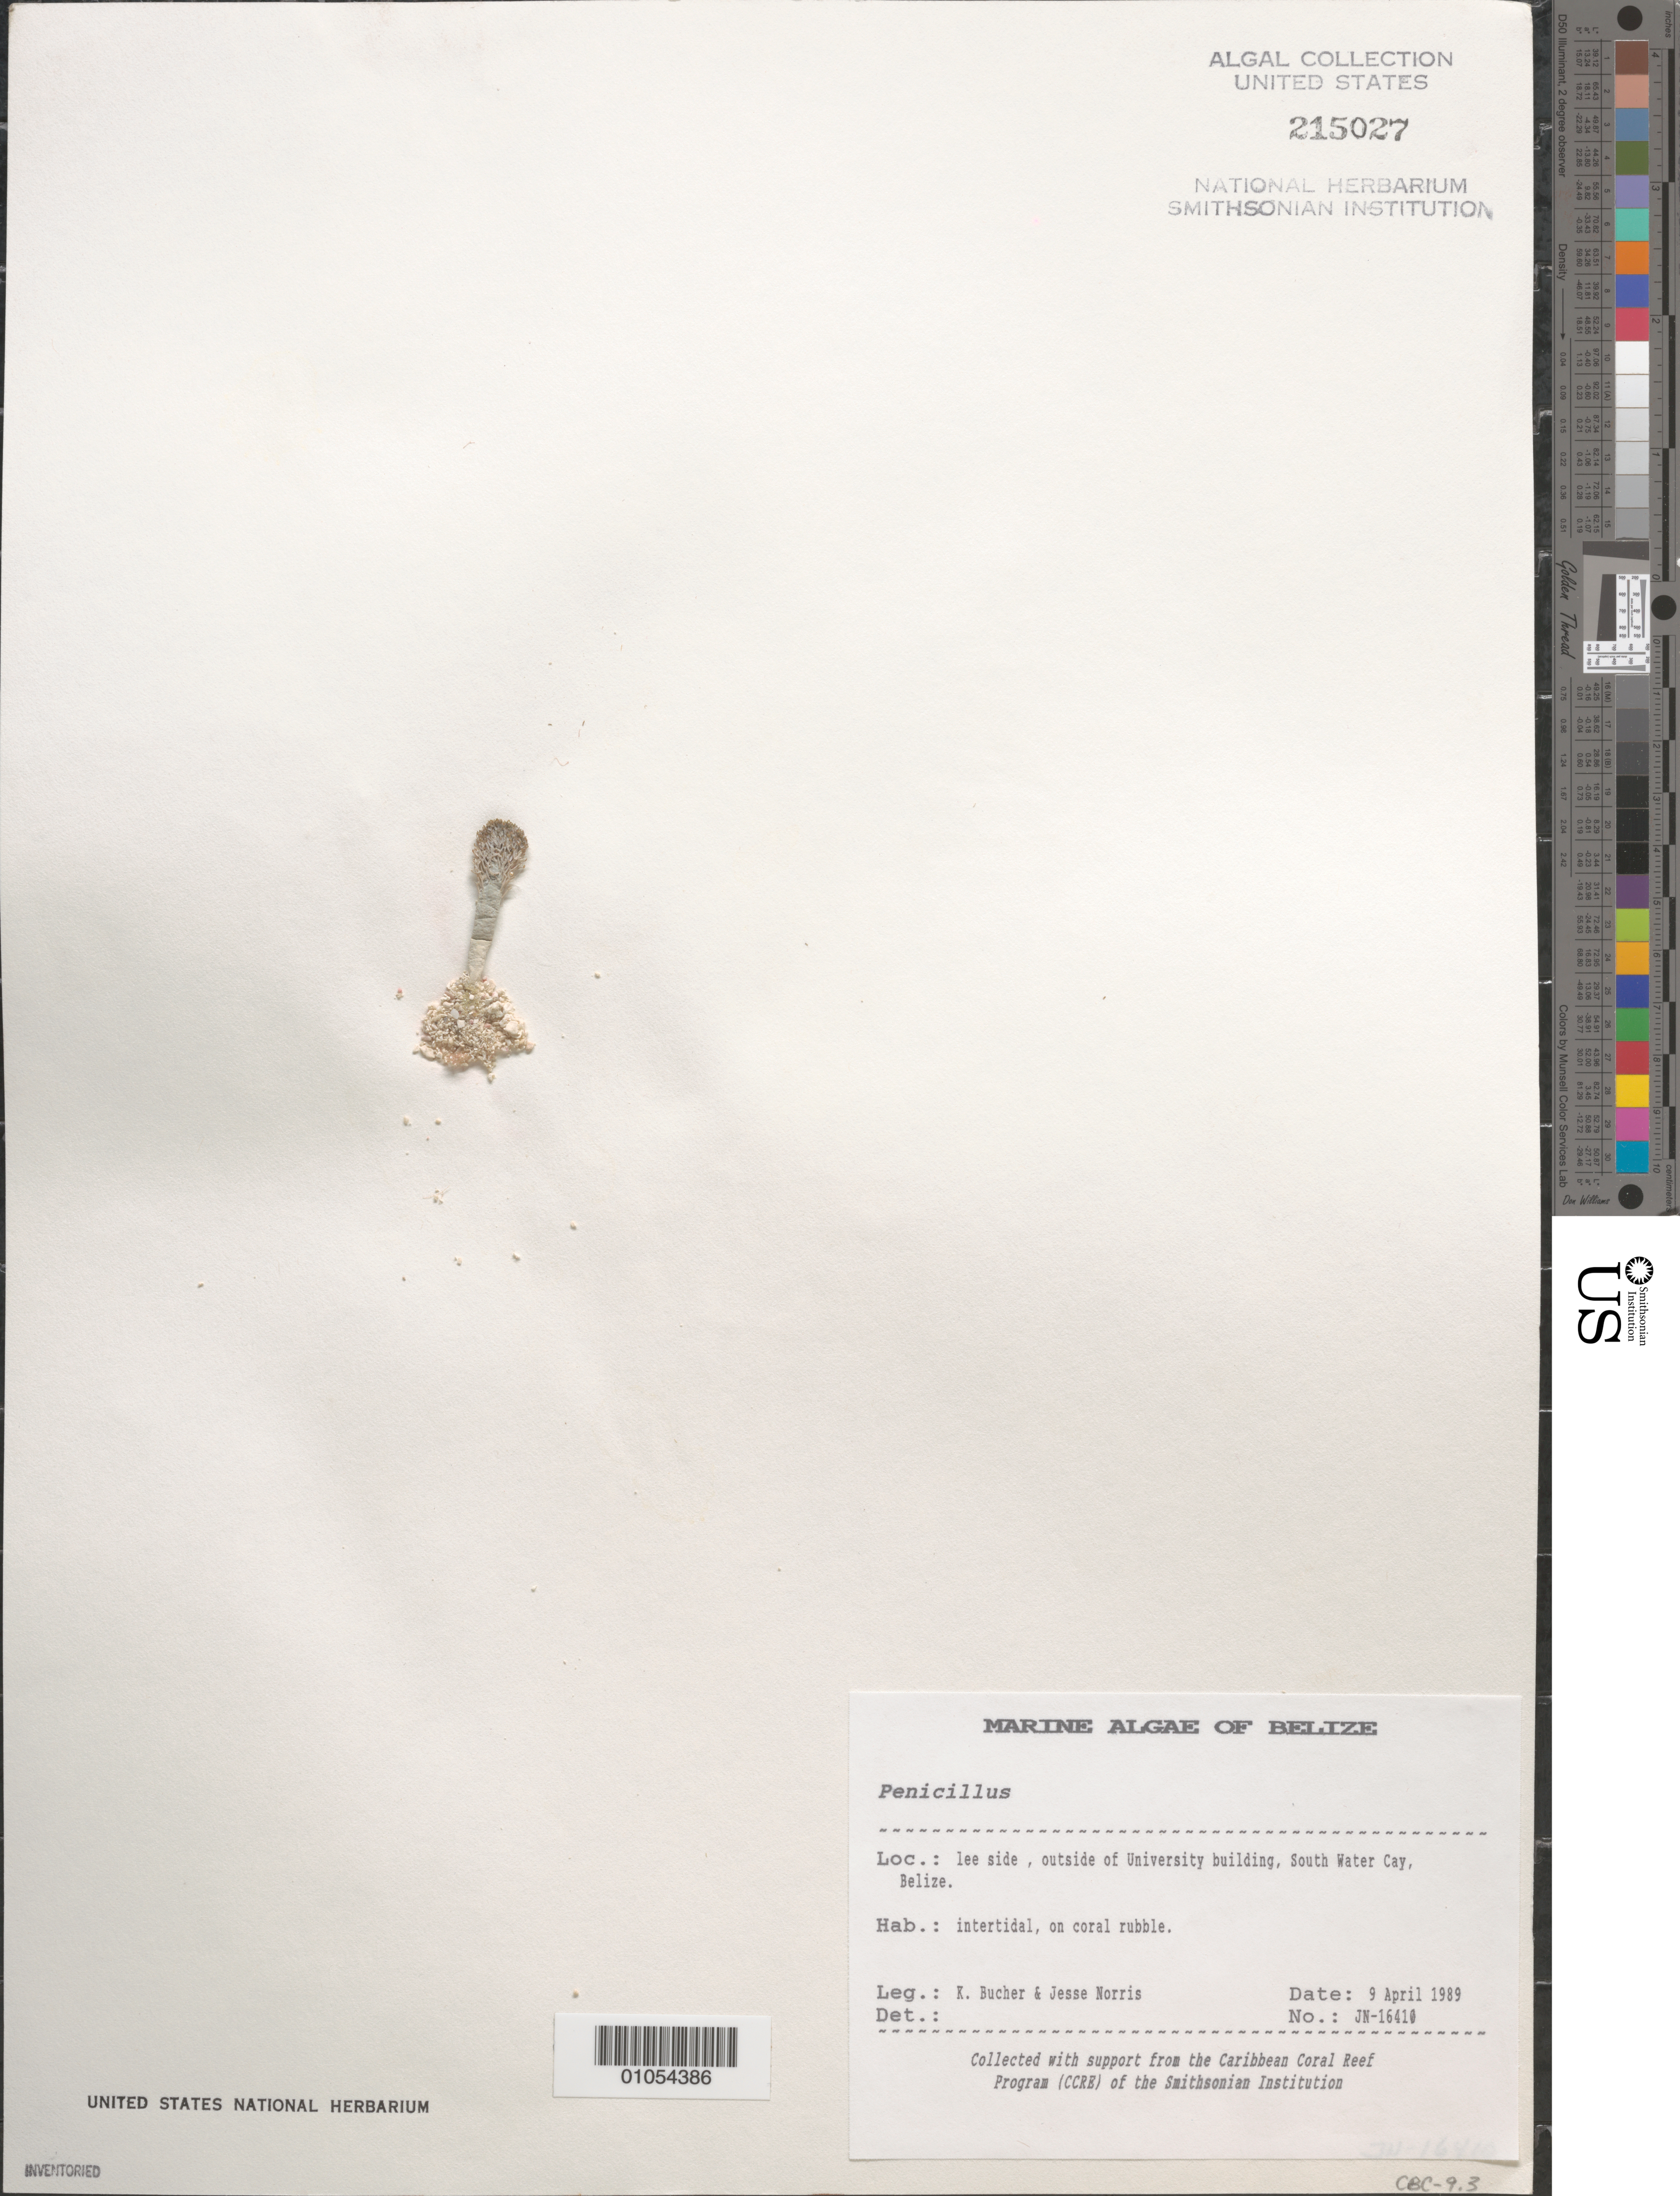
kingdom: Plantae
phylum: Chlorophyta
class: Ulvophyceae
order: Bryopsidales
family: Udoteaceae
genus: Penicillus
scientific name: Penicillus sp.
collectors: K. E. Bucher & J. A. Norris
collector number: JN-16410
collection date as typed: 09 Apr 1989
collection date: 1989-04-09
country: Belize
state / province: Stann Creek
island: South Water Cay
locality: Lee side, outside of University building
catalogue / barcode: US 215027